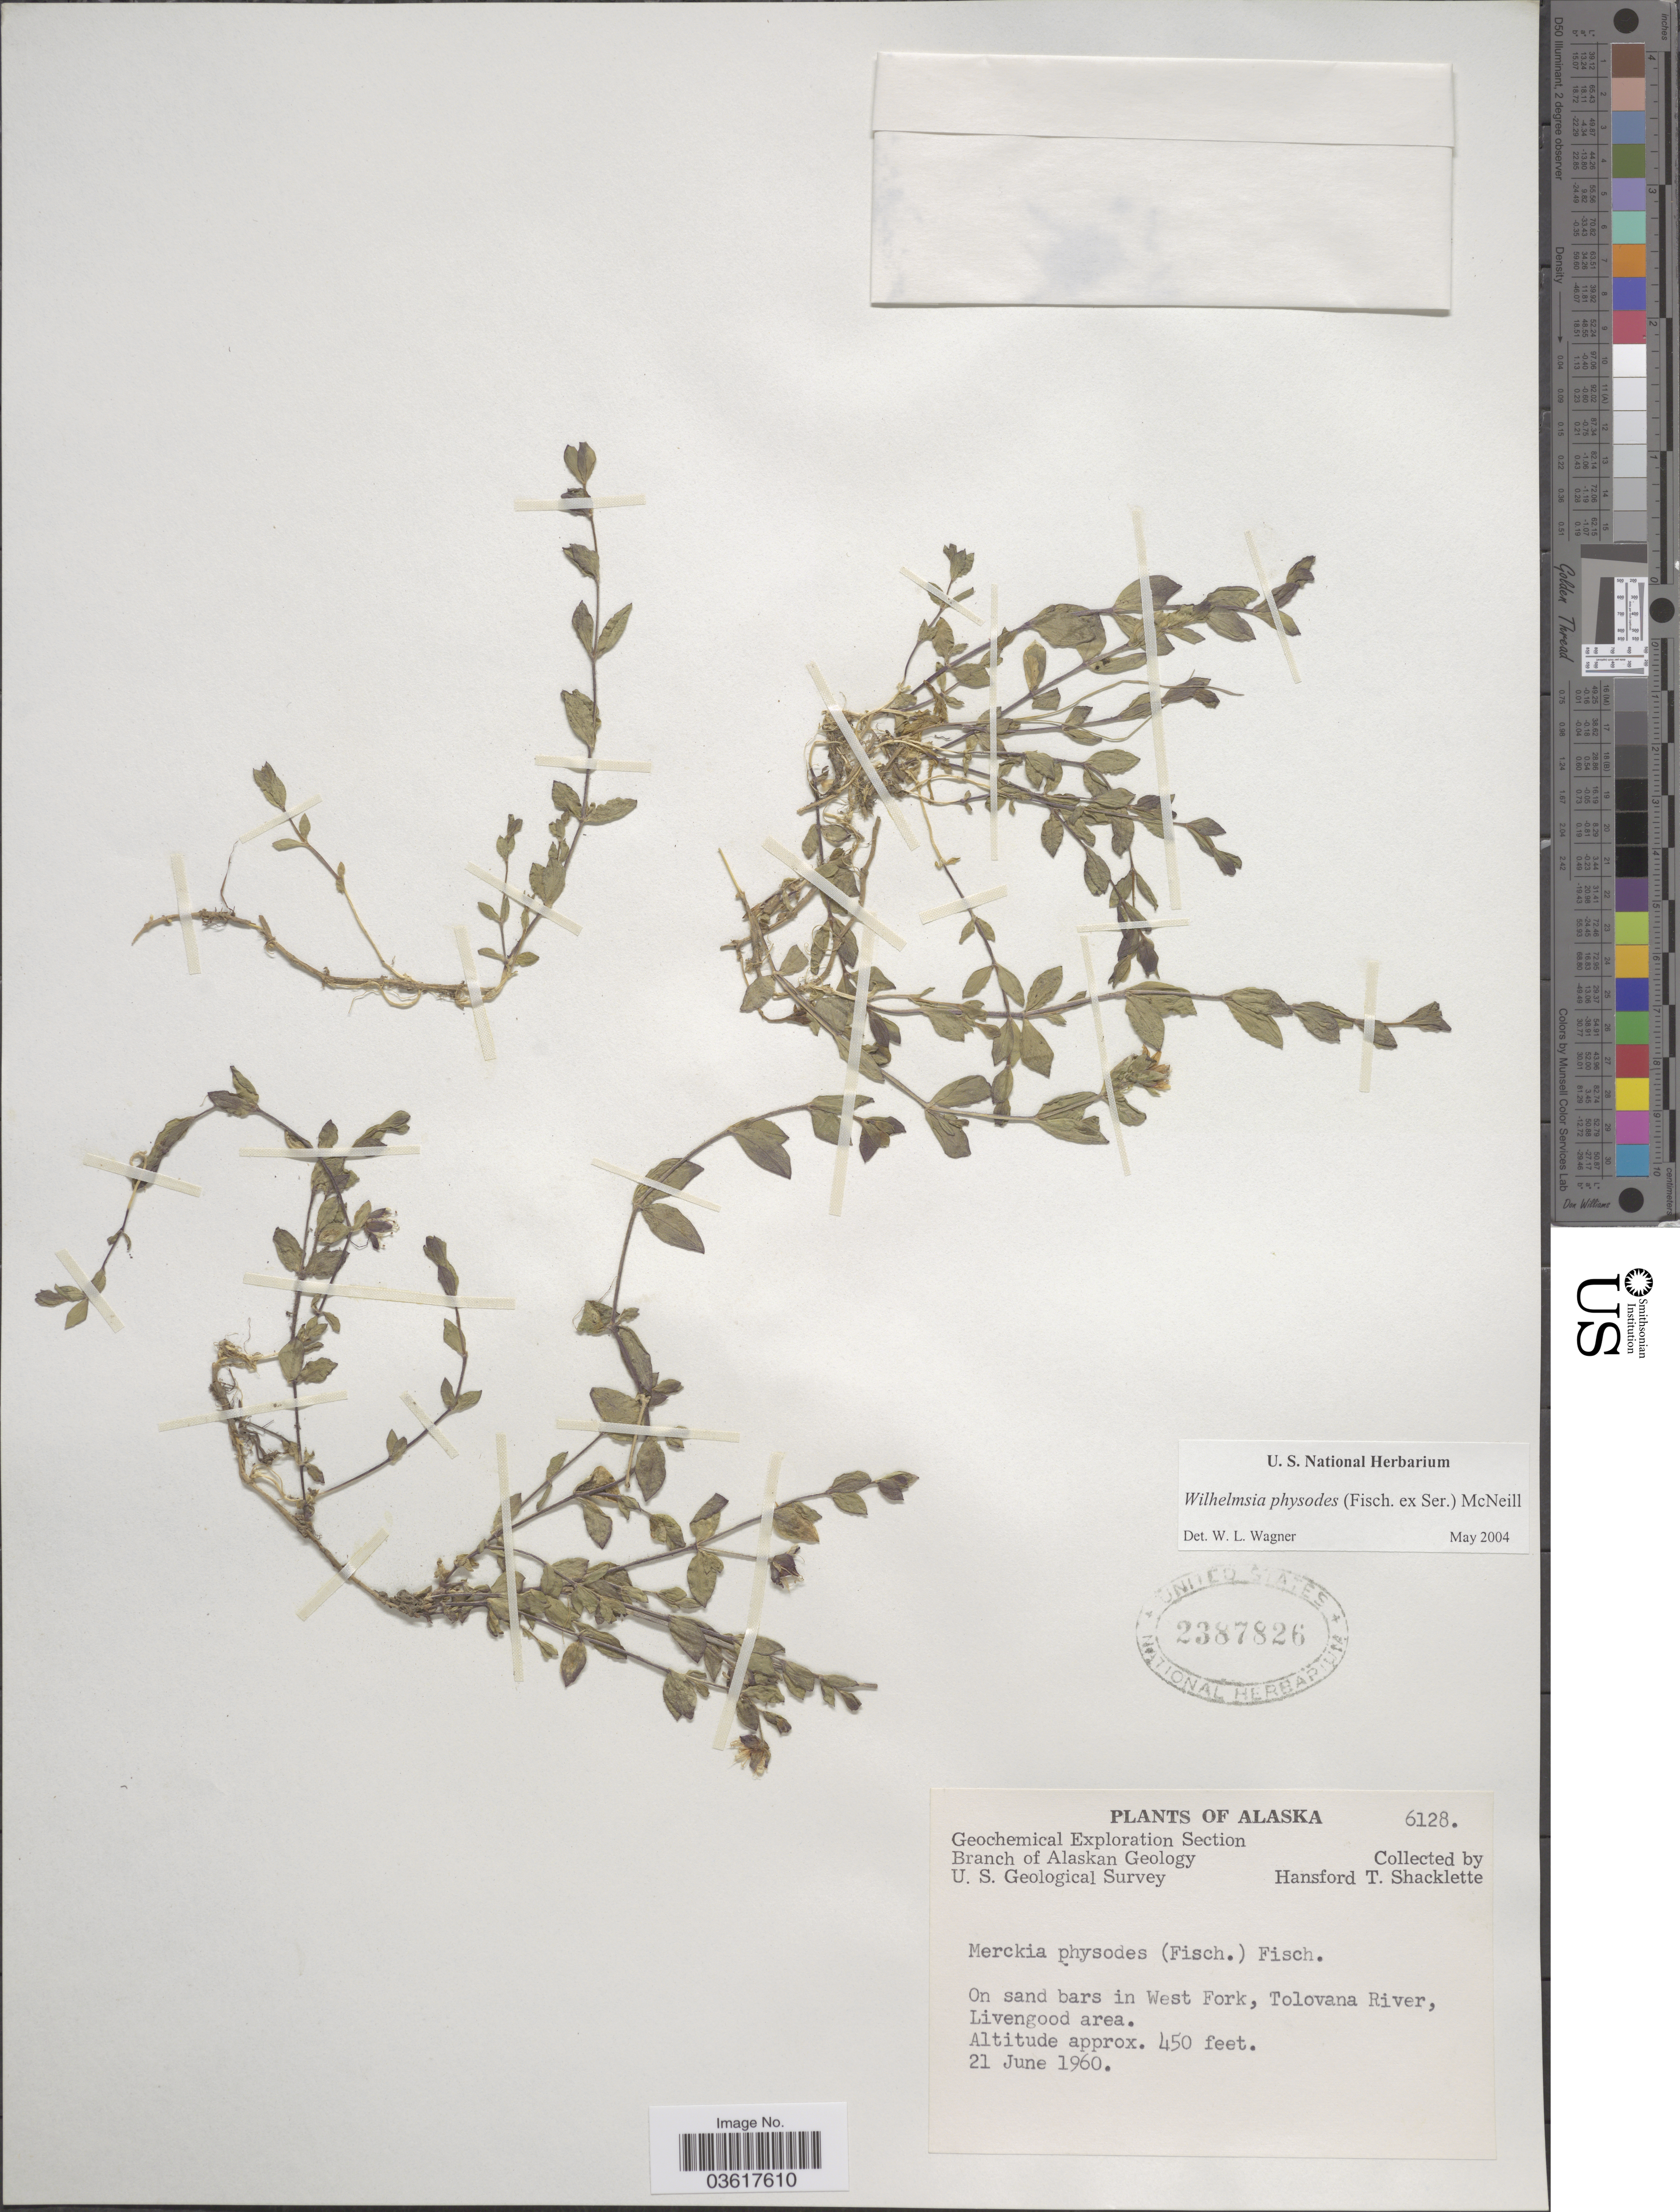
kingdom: Plantae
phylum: Tracheophyta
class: Magnoliopsida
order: Caryophyllales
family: Caryophyllaceae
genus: Wilhelmsia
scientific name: Wilhelmsia sp.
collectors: H. Shacklette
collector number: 6128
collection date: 1960-06-21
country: United States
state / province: Alaska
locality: On sand bars in West Fork, Tolovana River, Livengood area.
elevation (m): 137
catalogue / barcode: US 2387826